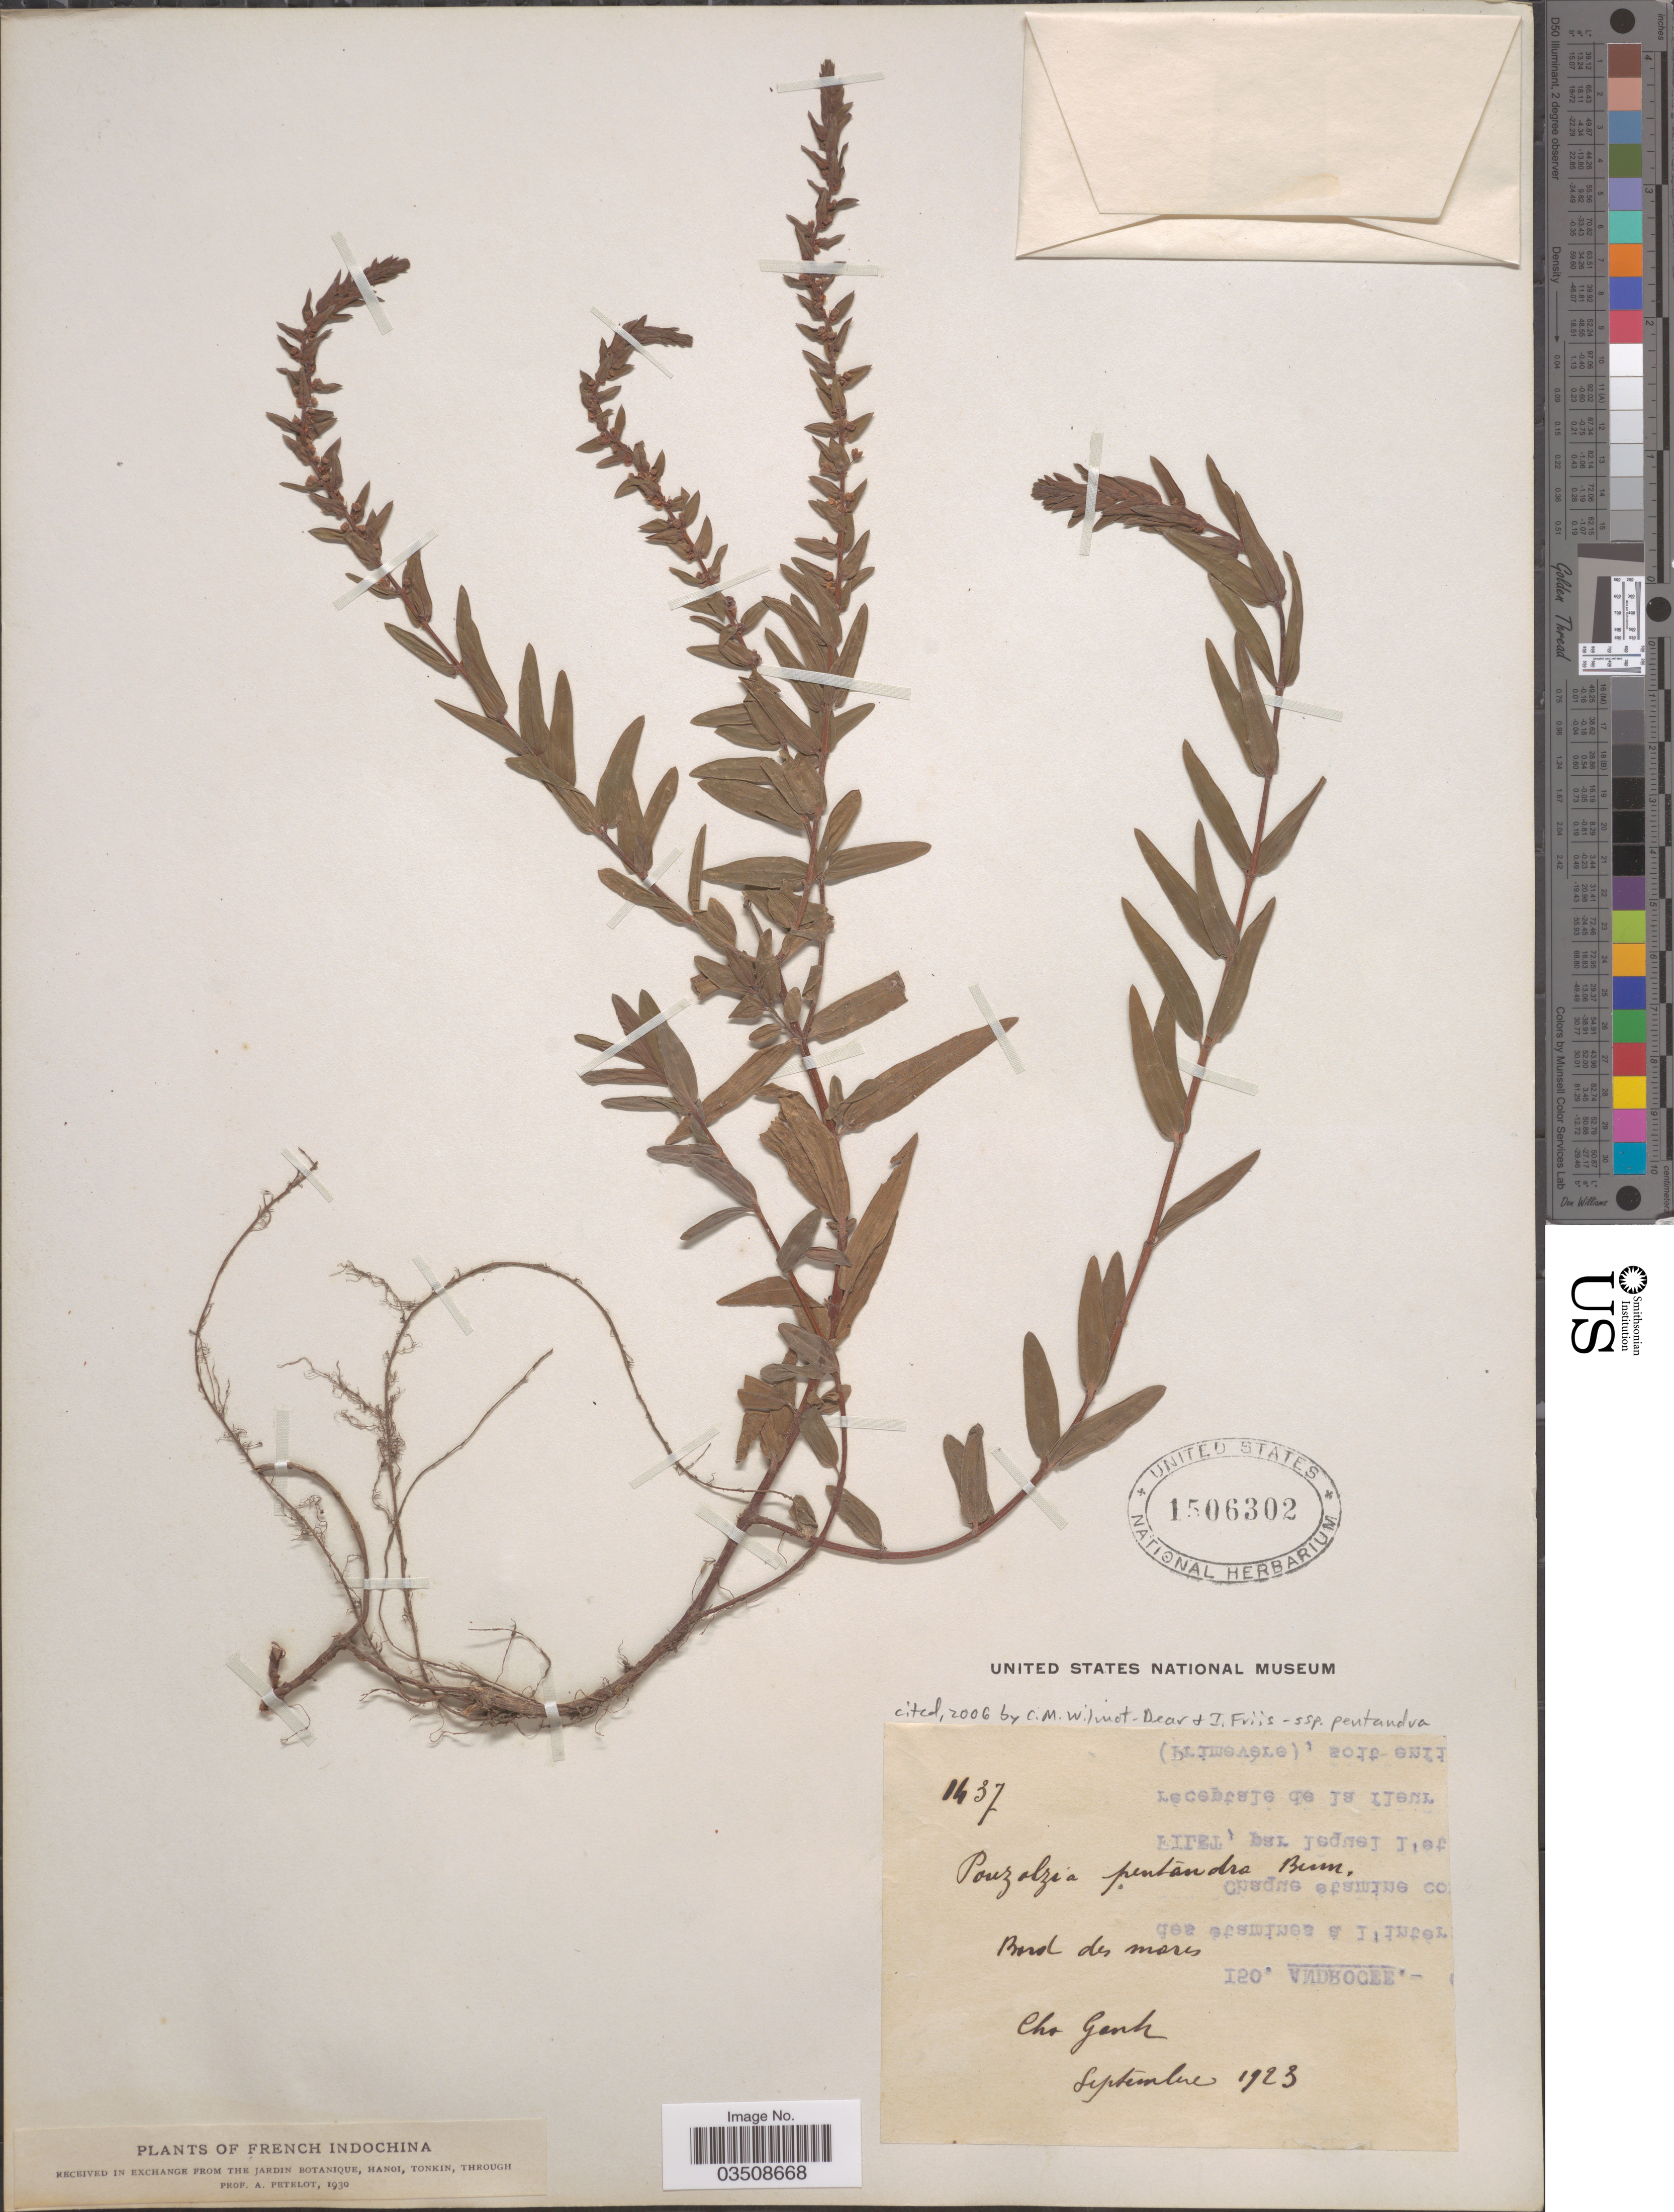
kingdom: Plantae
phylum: Tracheophyta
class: Magnoliopsida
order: Rosales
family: Urticaceae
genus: Gonostegia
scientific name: Gonostegia pentandra var. pentandra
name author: (Roxb.) Miq.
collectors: A. Petelot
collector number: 1437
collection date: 1923-09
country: Vietnam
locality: Bord des mars. Cho Ganh.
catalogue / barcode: US 1506302